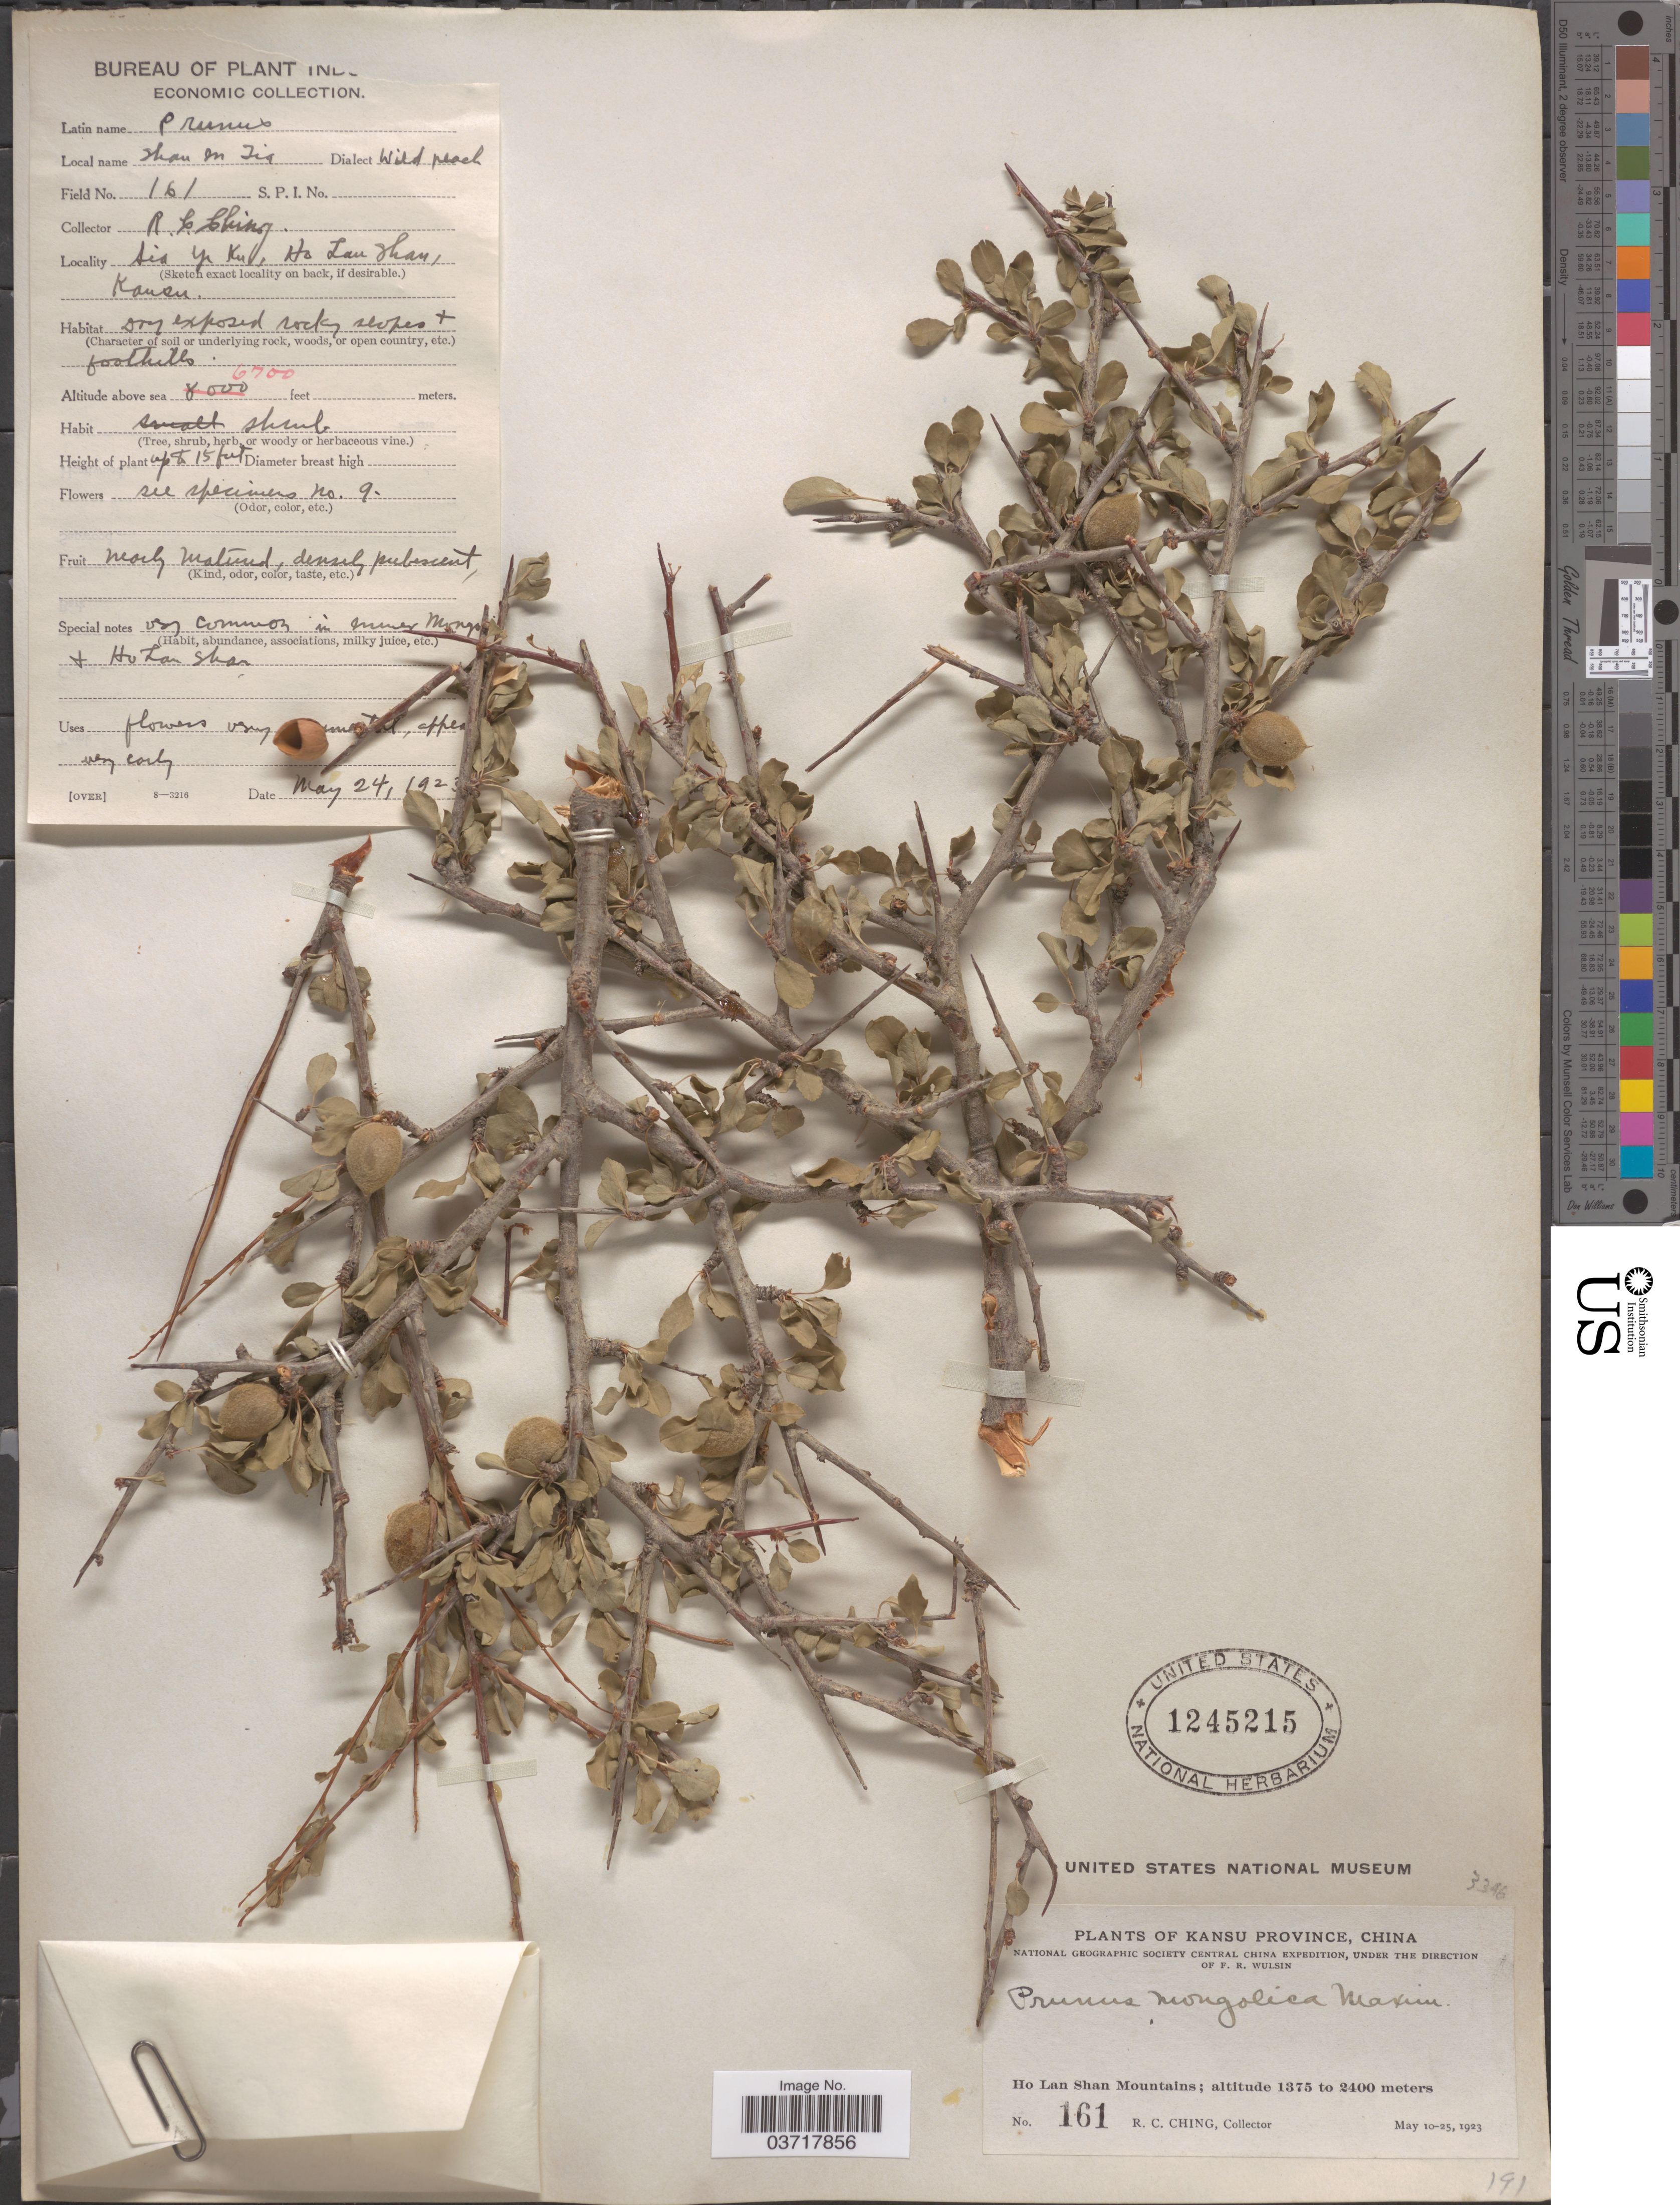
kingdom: Plantae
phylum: Tracheophyta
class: Magnoliopsida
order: Rosales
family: Rosaceae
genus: Prunus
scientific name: Prunus mongolica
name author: Maxim.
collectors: R. C. Ching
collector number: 161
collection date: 1923-05-24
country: China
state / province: Gansu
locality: Kansu Province. Ho Lan Shan Mountains. Sia Ye Ku, Ho Lan Shan.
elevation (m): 2042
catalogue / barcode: US 1245215